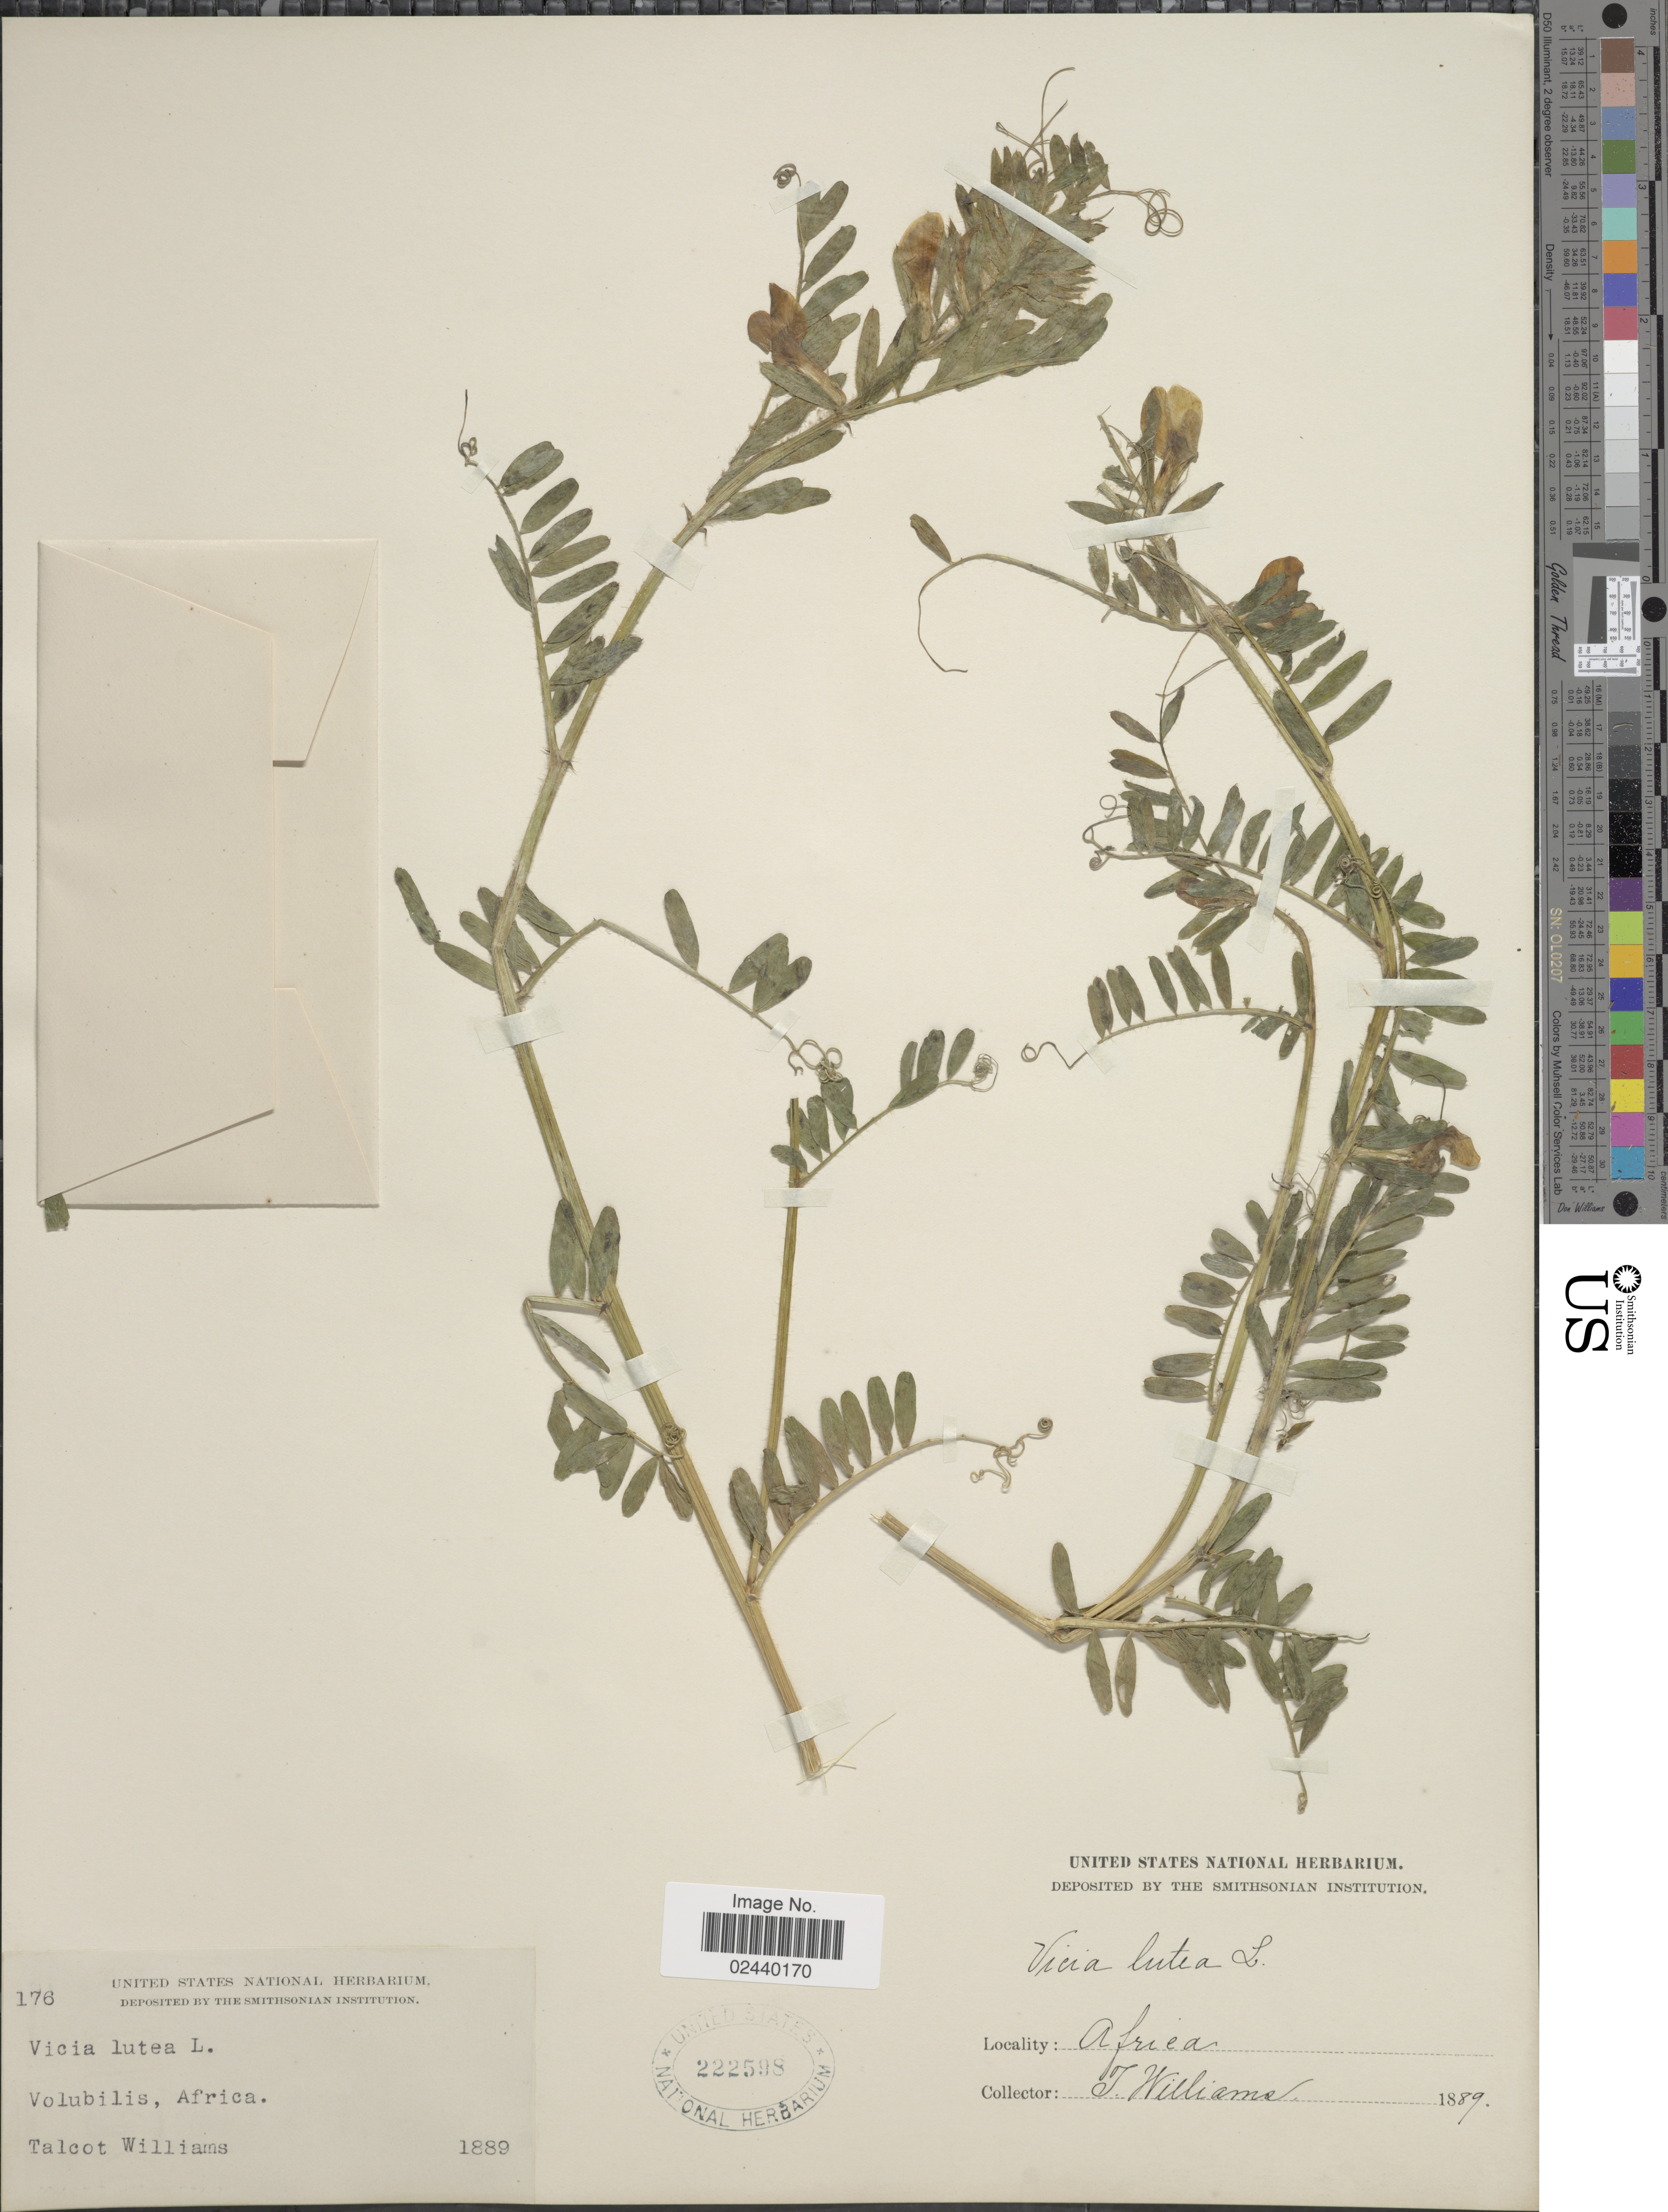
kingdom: Plantae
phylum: Tracheophyta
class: Magnoliopsida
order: Fabales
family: Fabaceae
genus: Vicia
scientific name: Vicia lutea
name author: L.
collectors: T. Williams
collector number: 176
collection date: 1889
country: Morocco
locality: Volubilis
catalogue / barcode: US 222598